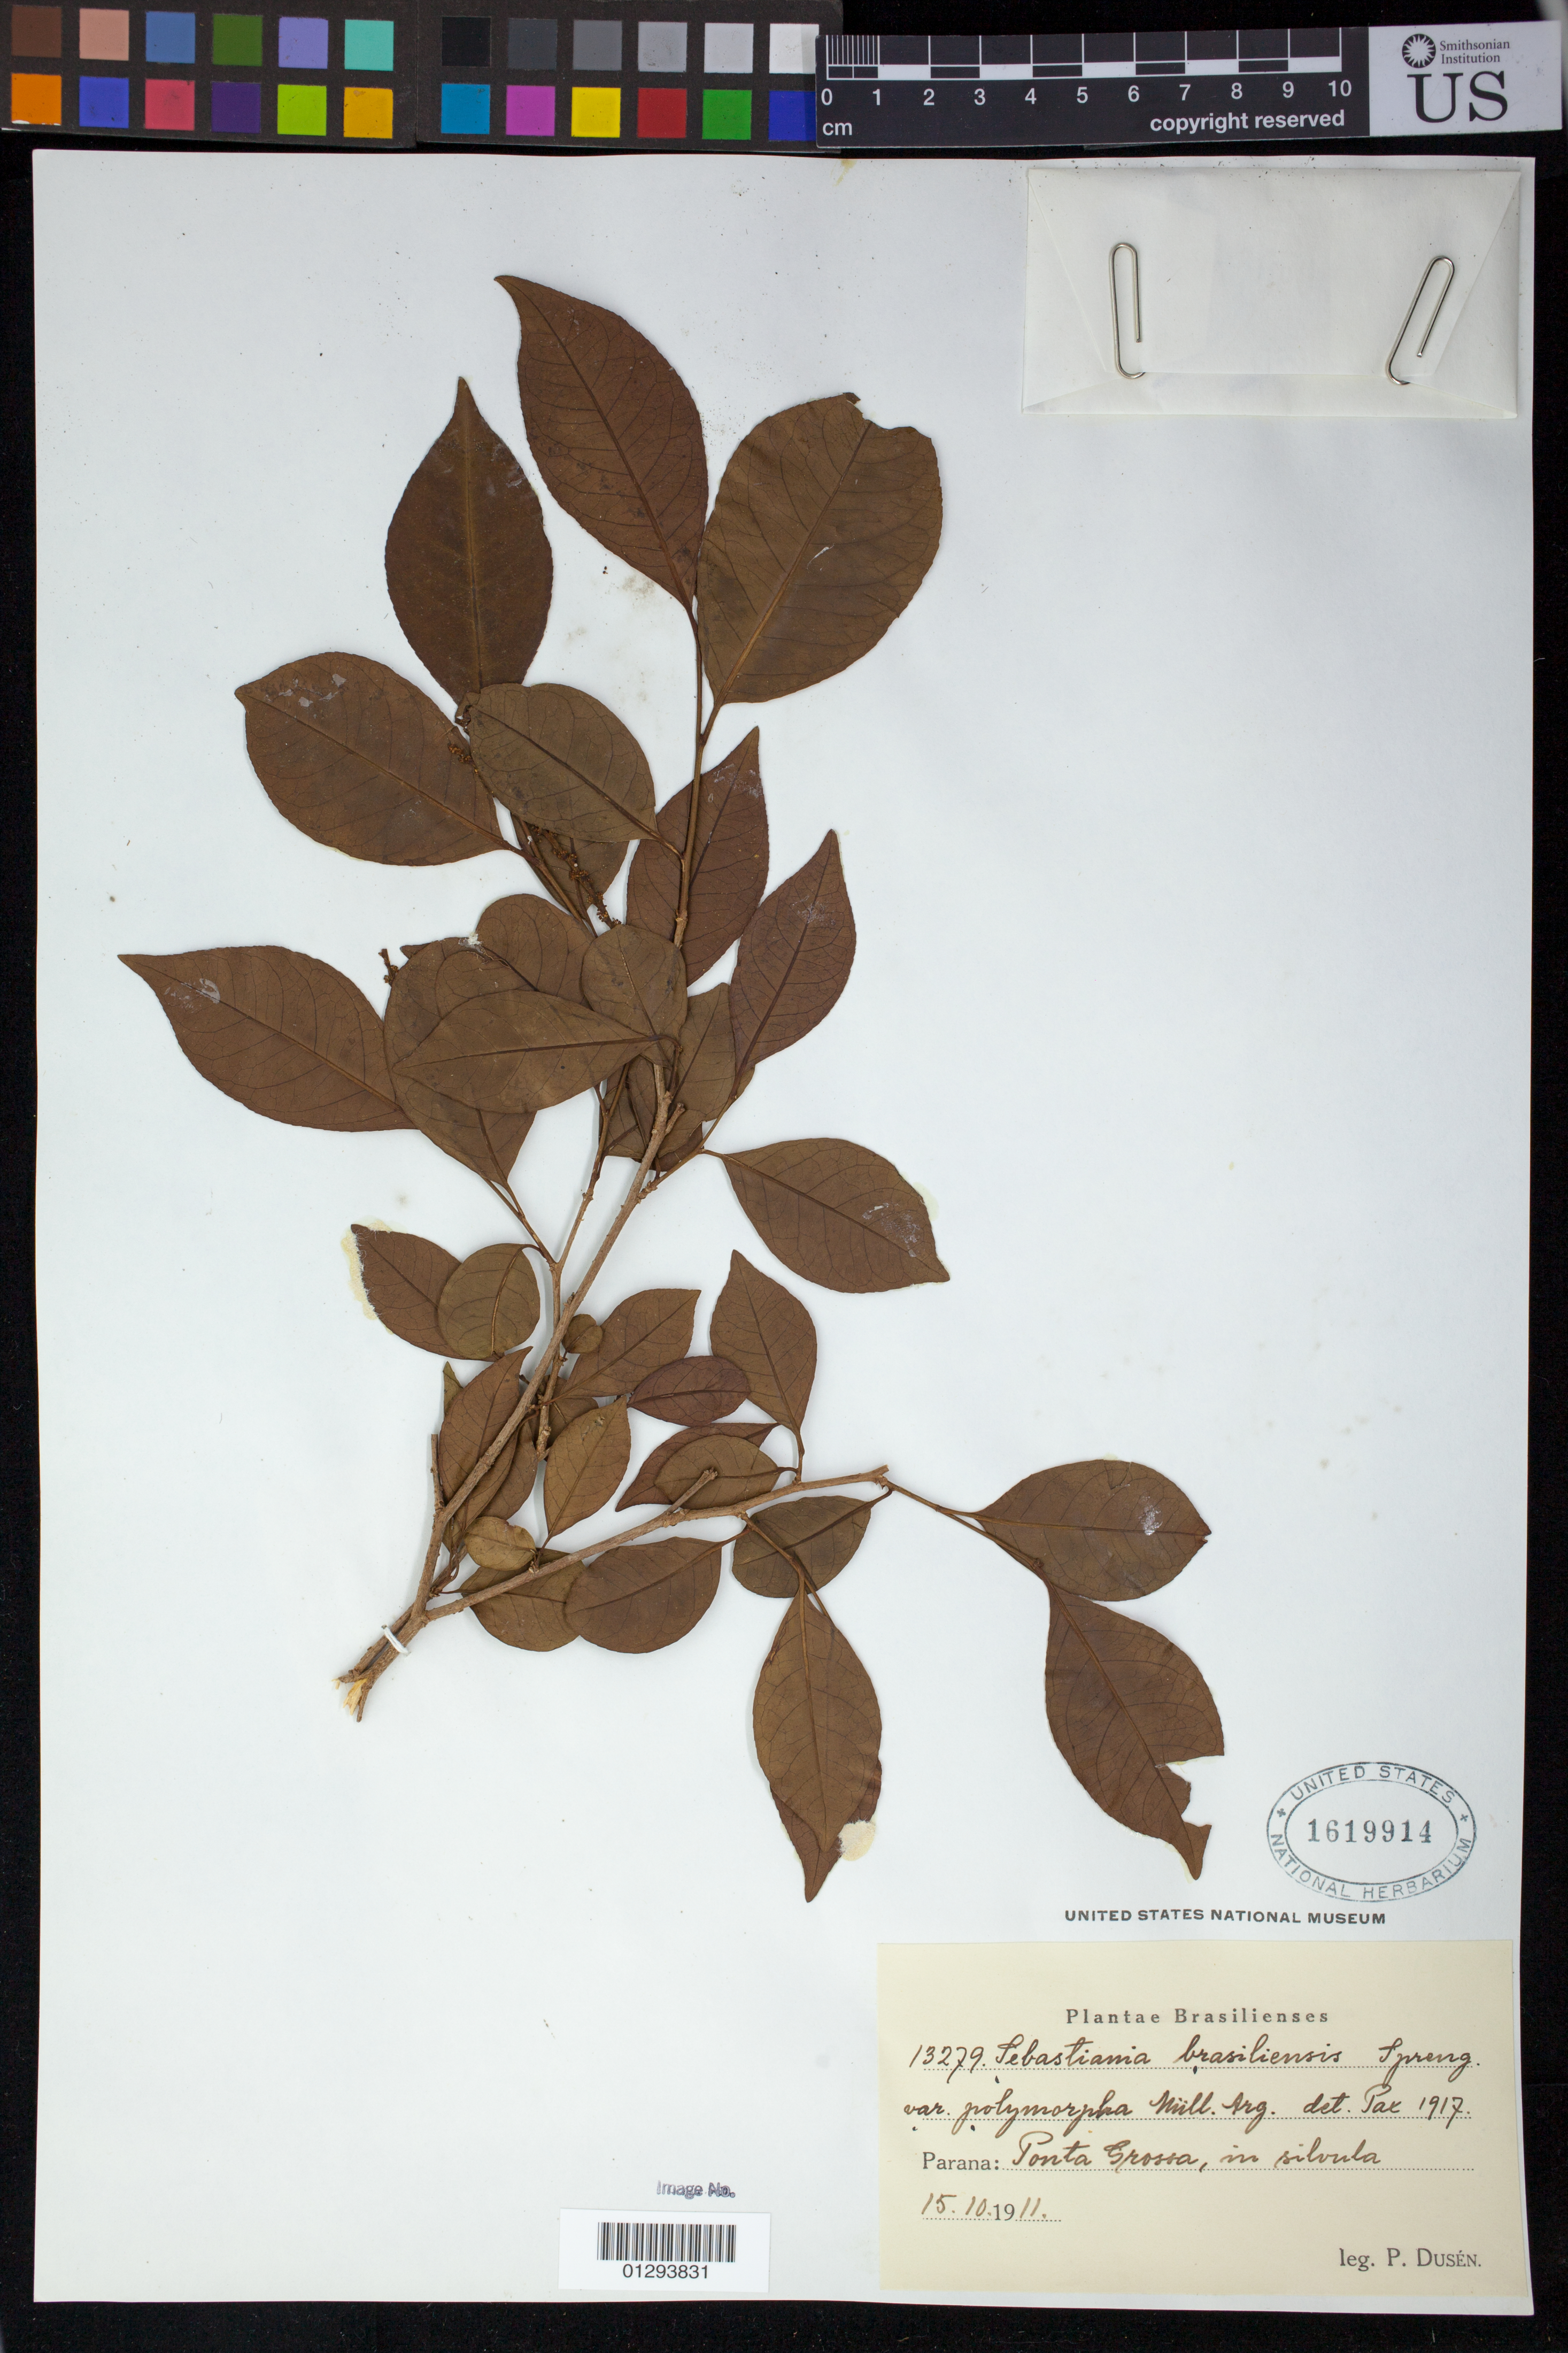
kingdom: Plantae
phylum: Tracheophyta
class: Magnoliopsida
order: Malpighiales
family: Euphorbiaceae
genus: Sebastiania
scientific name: Sebastiania brasiliensis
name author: Spreng.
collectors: P. Dusén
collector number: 13279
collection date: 1911-10-15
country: Brazil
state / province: Parana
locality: Ponta Grossa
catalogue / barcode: US 1619914